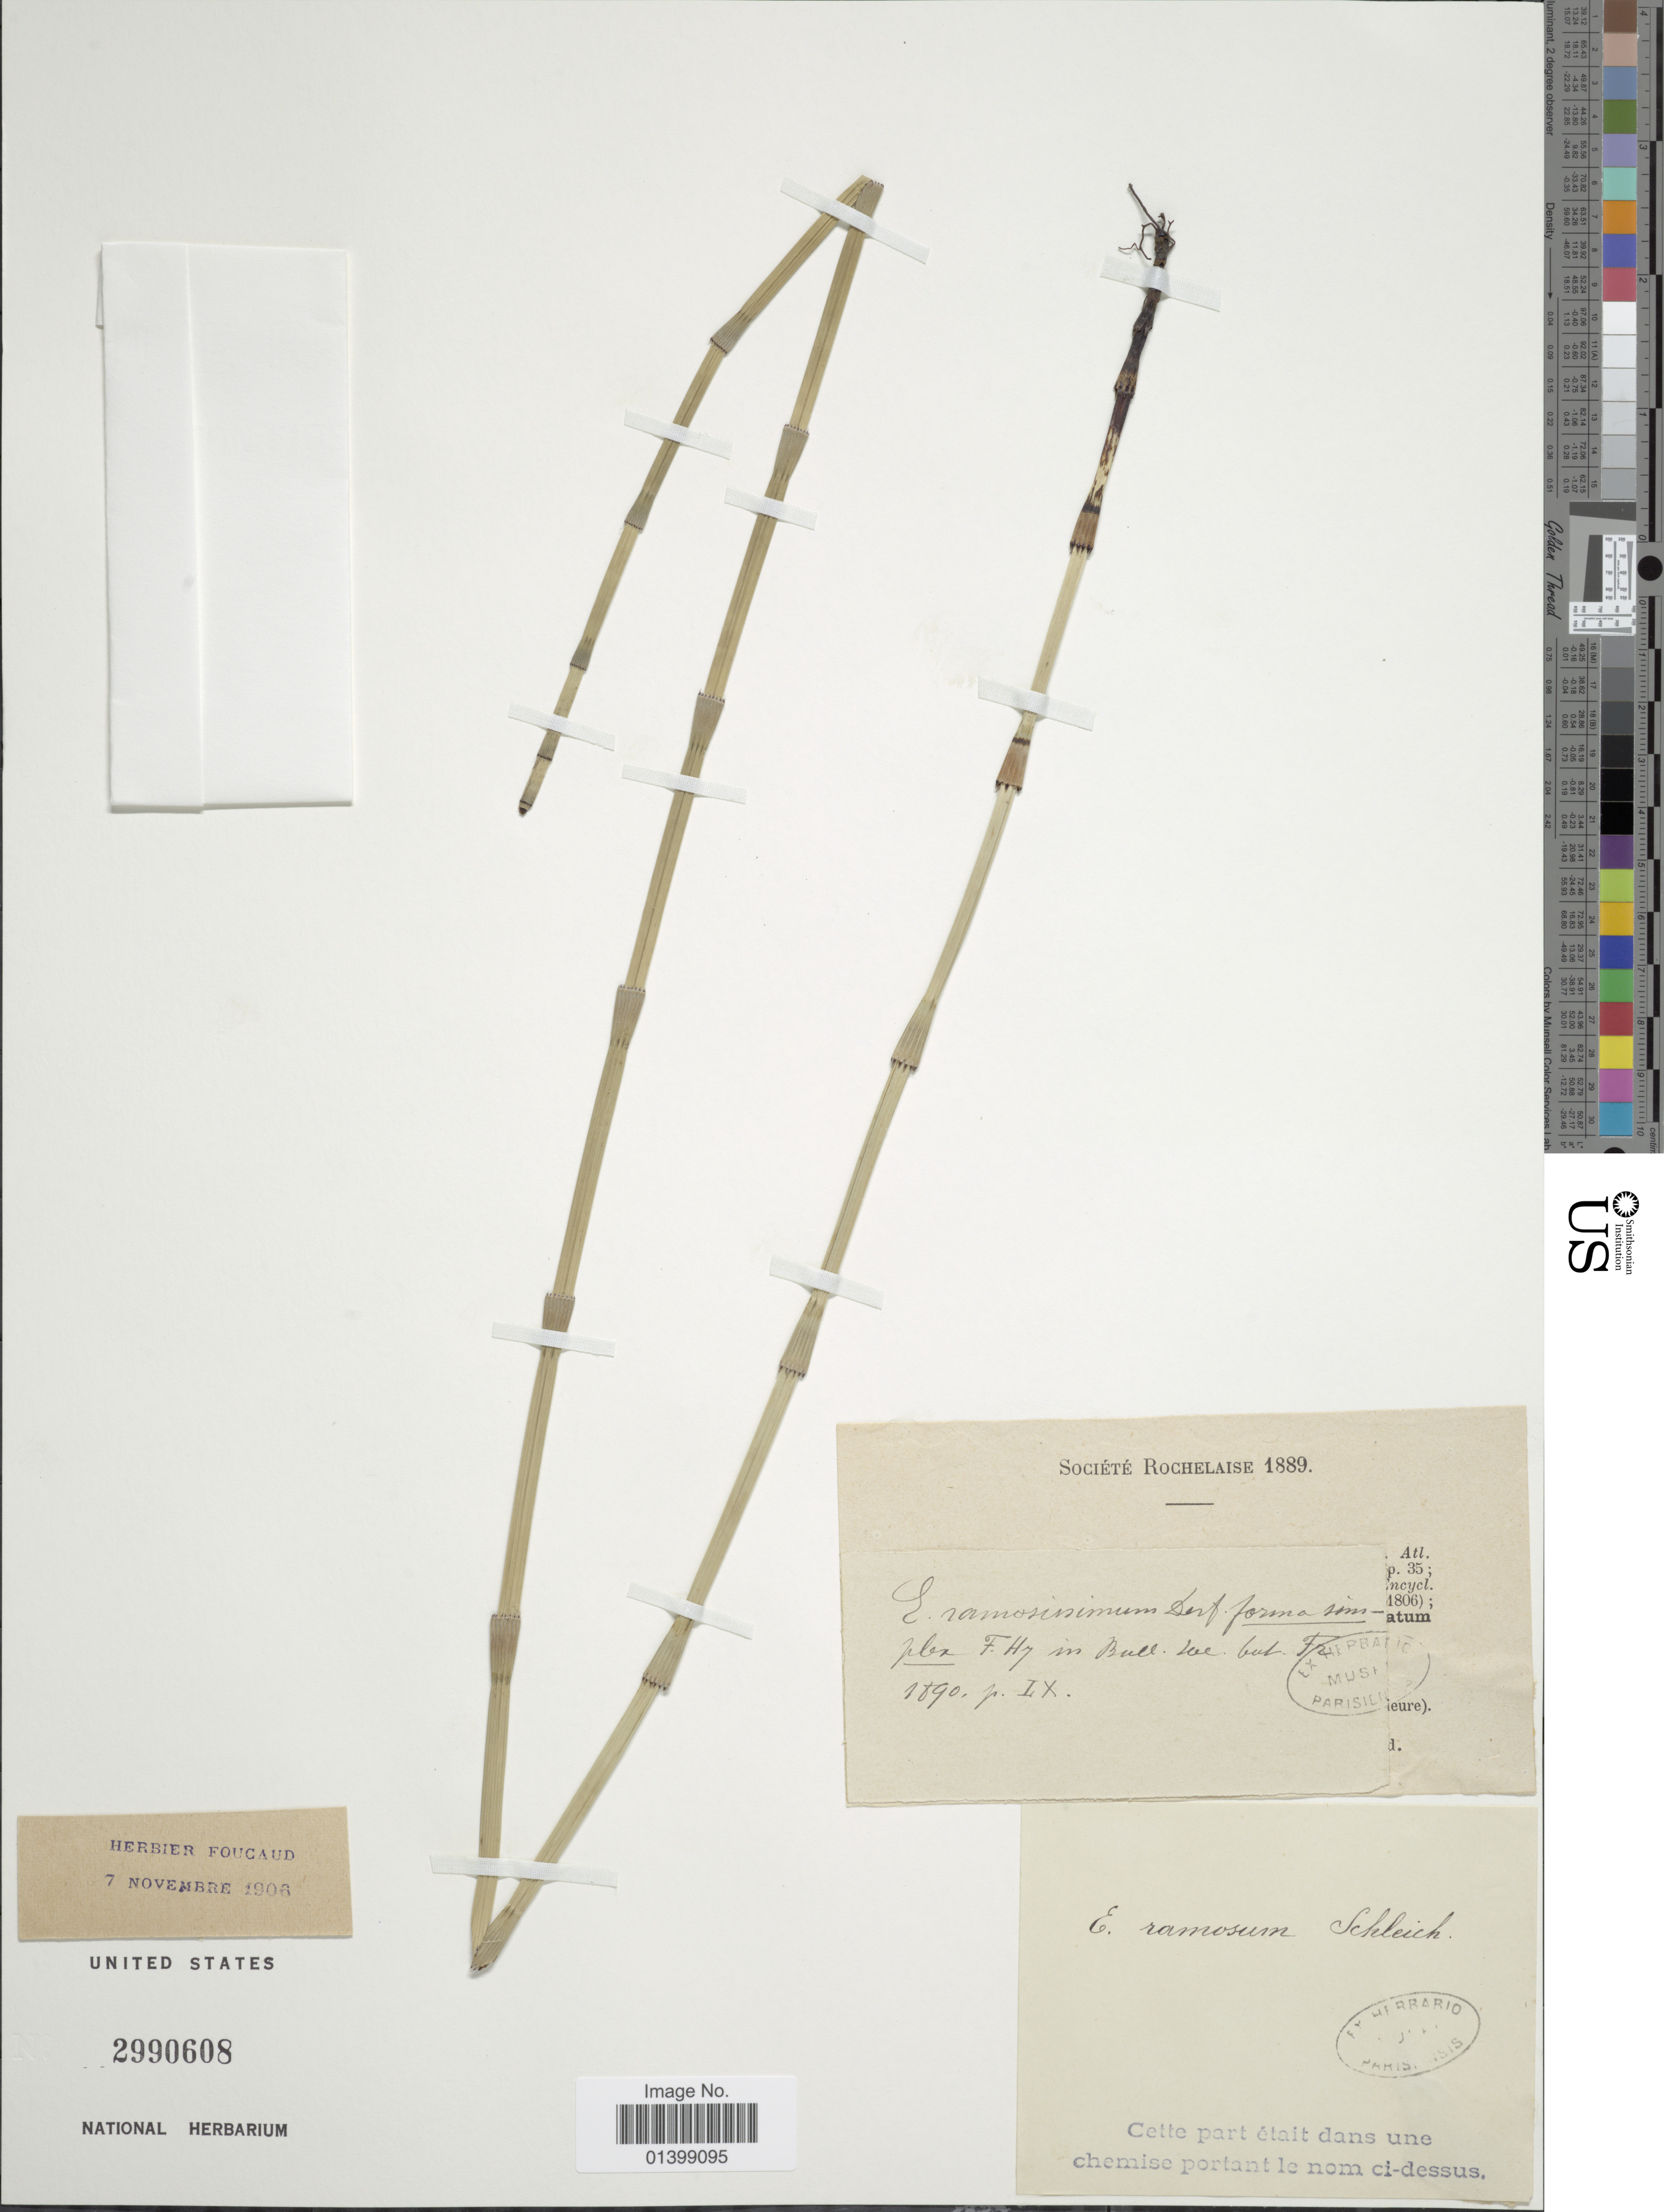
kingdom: Plantae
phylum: Tracheophyta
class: Polypodiopsida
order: Equisetales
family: Equisetaceae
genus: Equisetum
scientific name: Equisetum ramosissimum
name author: Desf.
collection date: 1890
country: France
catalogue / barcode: US 2990608